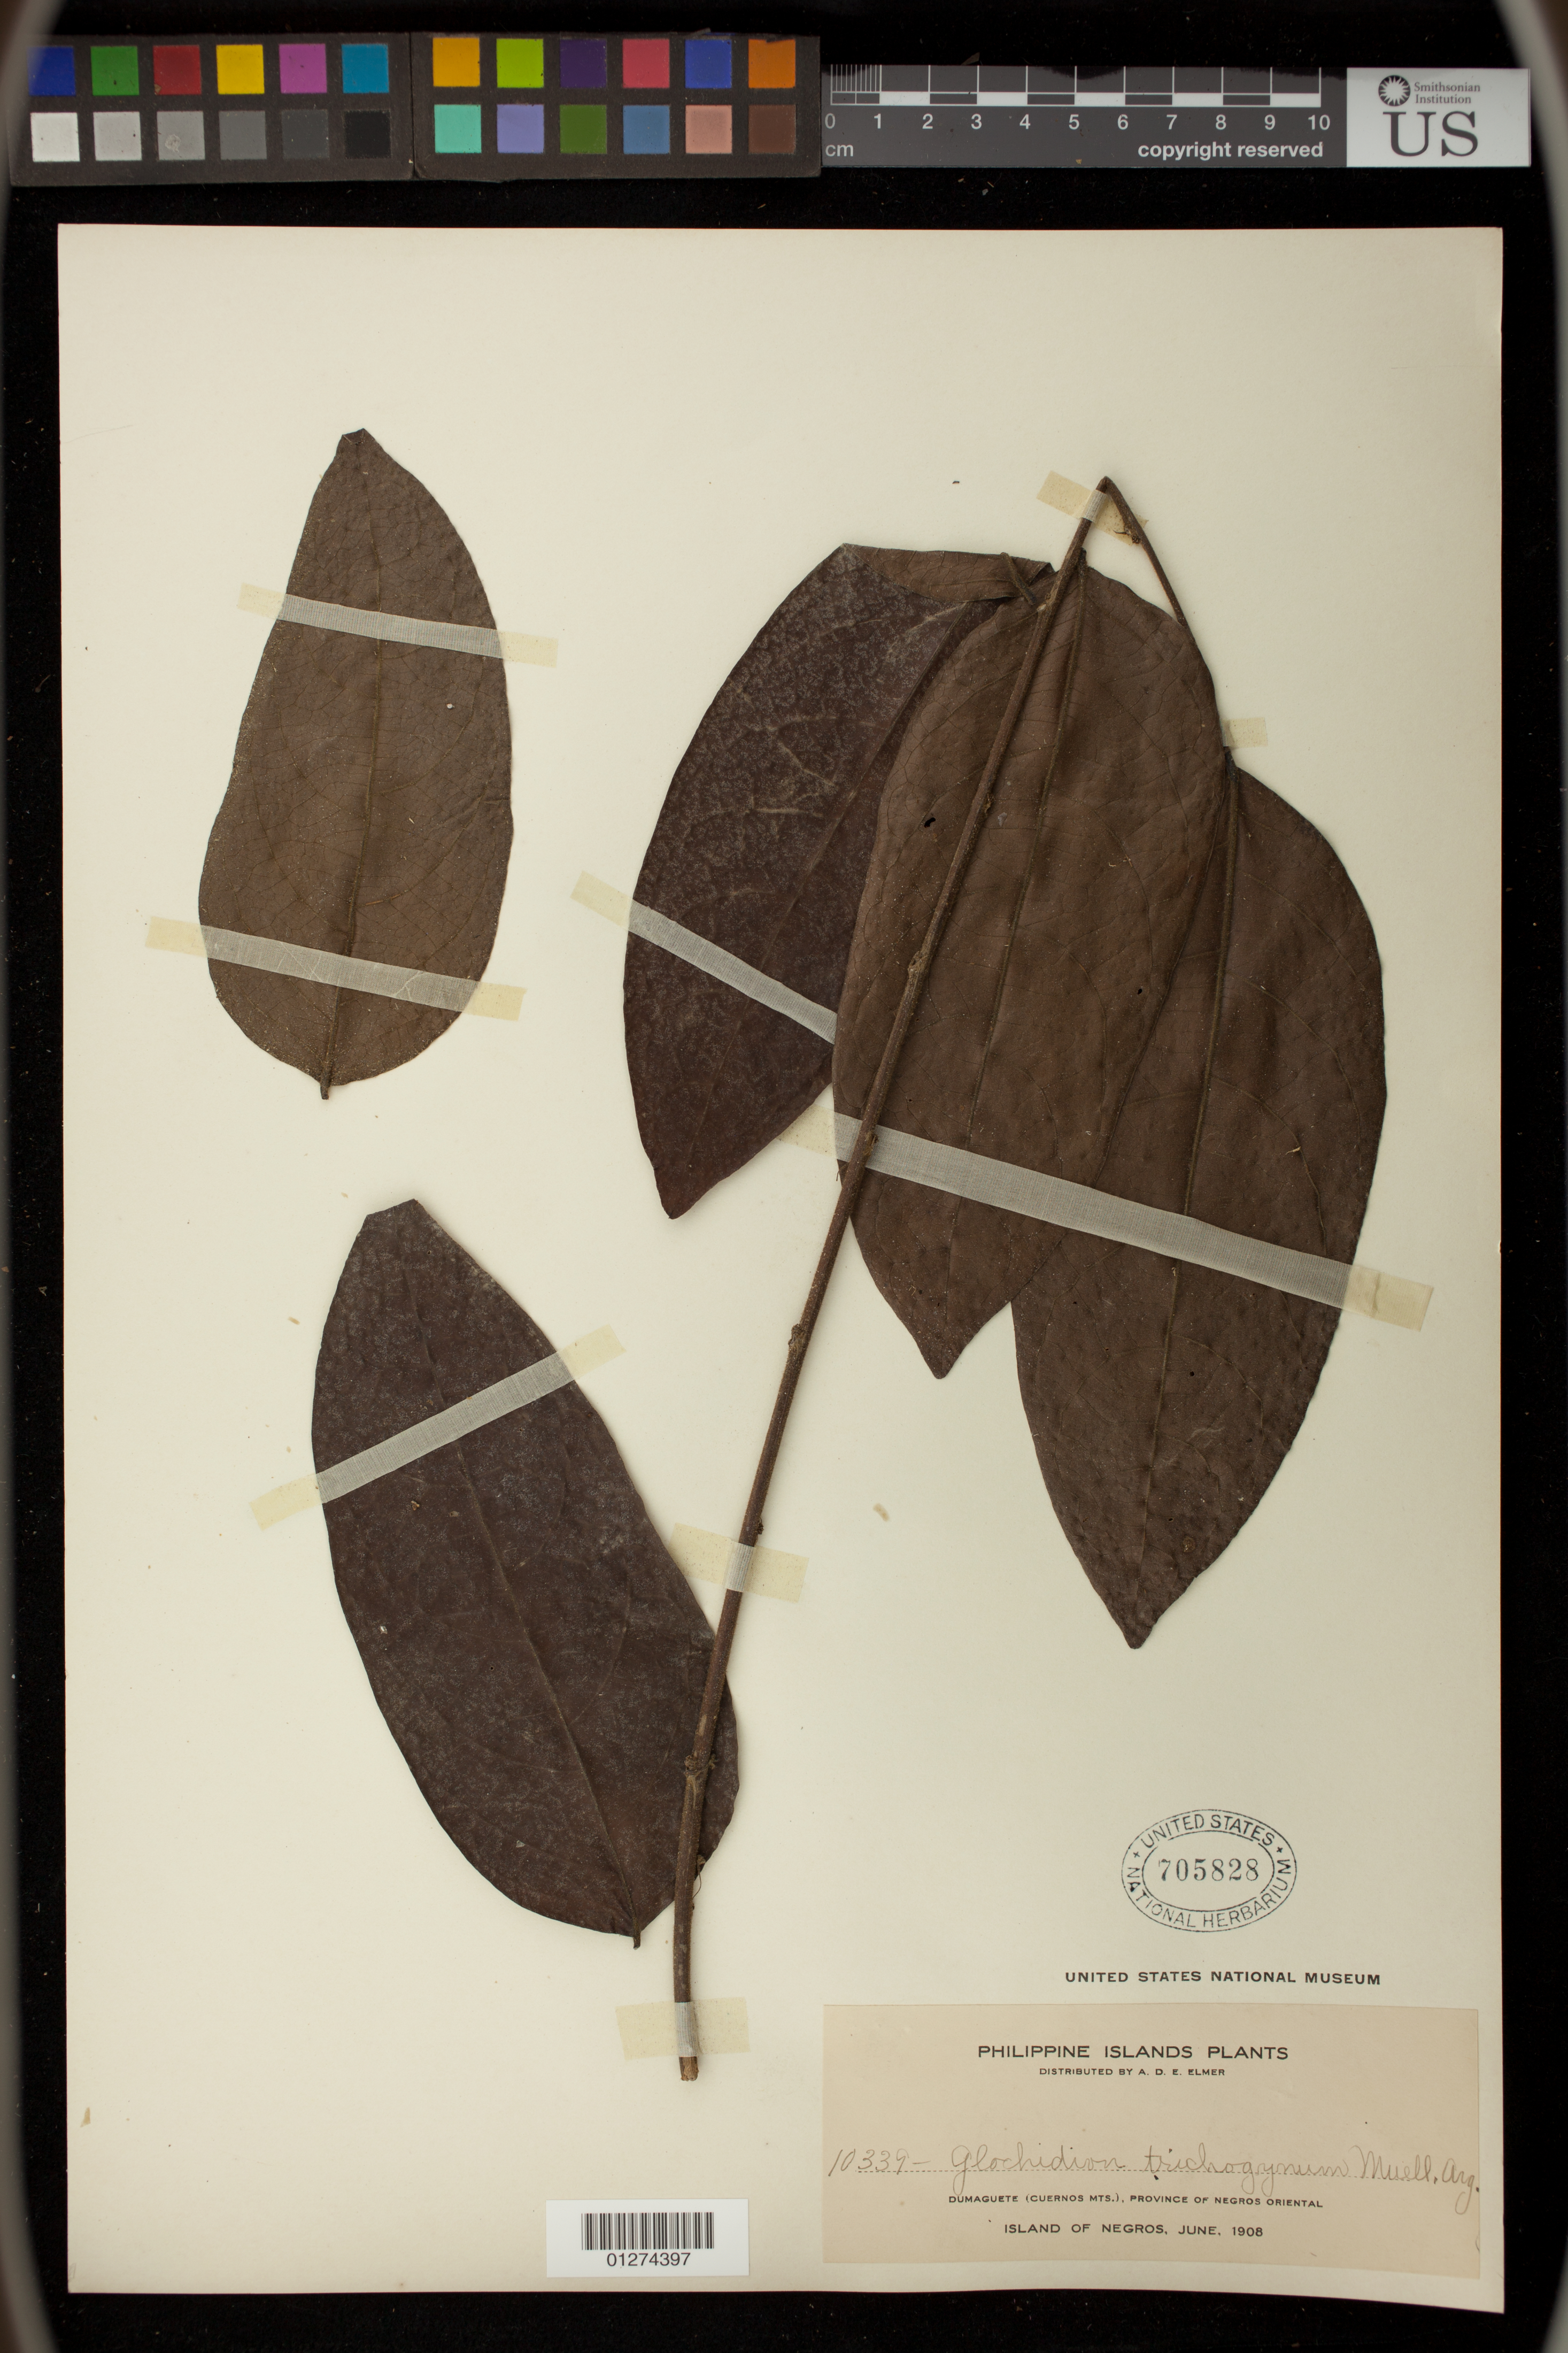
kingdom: Plantae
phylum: Tracheophyta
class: Magnoliopsida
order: Malpighiales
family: Phyllanthaceae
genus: Glochidion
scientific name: Glochidion trichogynum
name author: Müll. Arg.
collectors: A. D. E. Elmer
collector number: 10339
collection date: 1908-06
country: Philippines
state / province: Central Visayas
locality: Dumaguete (Cuernos Mts.), Province of Negros Oriental, Island of Negros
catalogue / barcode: US 705828